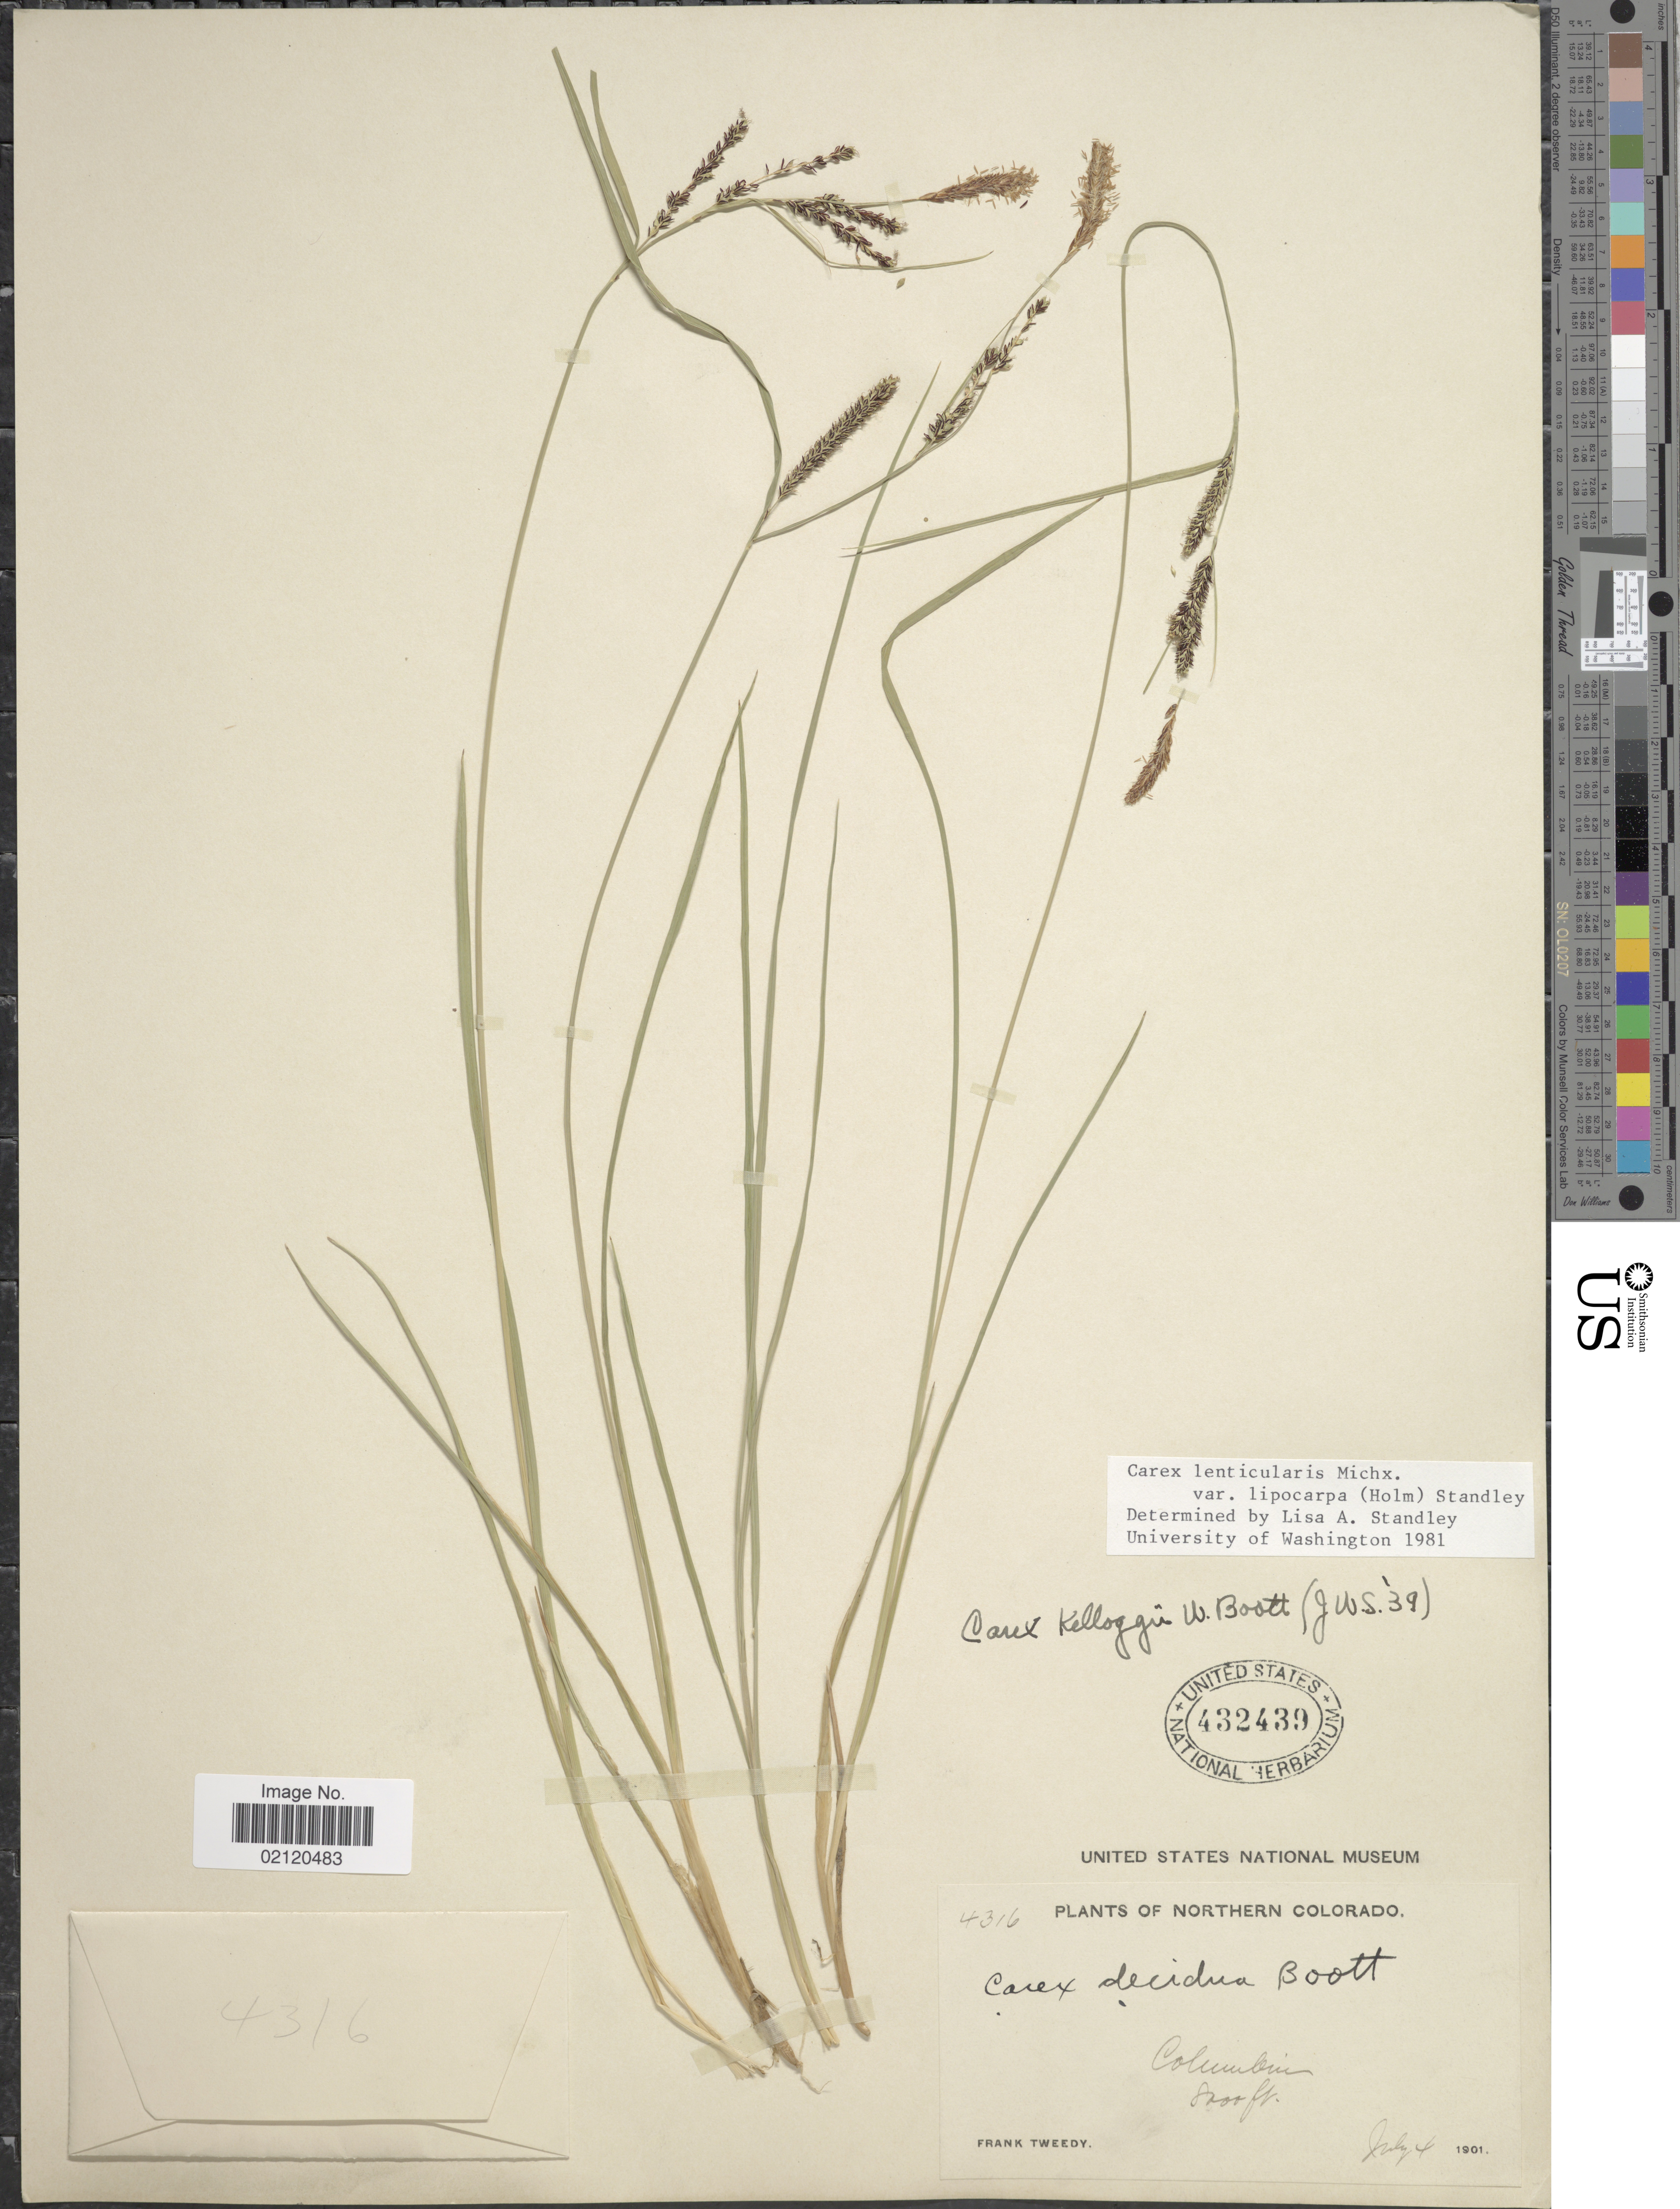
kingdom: Plantae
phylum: Tracheophyta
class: Liliopsida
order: Poales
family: Cyperaceae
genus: Carex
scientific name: Carex kelloggii var. kelloggii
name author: W. Boott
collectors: F. Tweedy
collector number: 4316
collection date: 1901-07-04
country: United States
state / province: Colorado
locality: Northern Colorado, Columbine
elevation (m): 2438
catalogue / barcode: US 432439